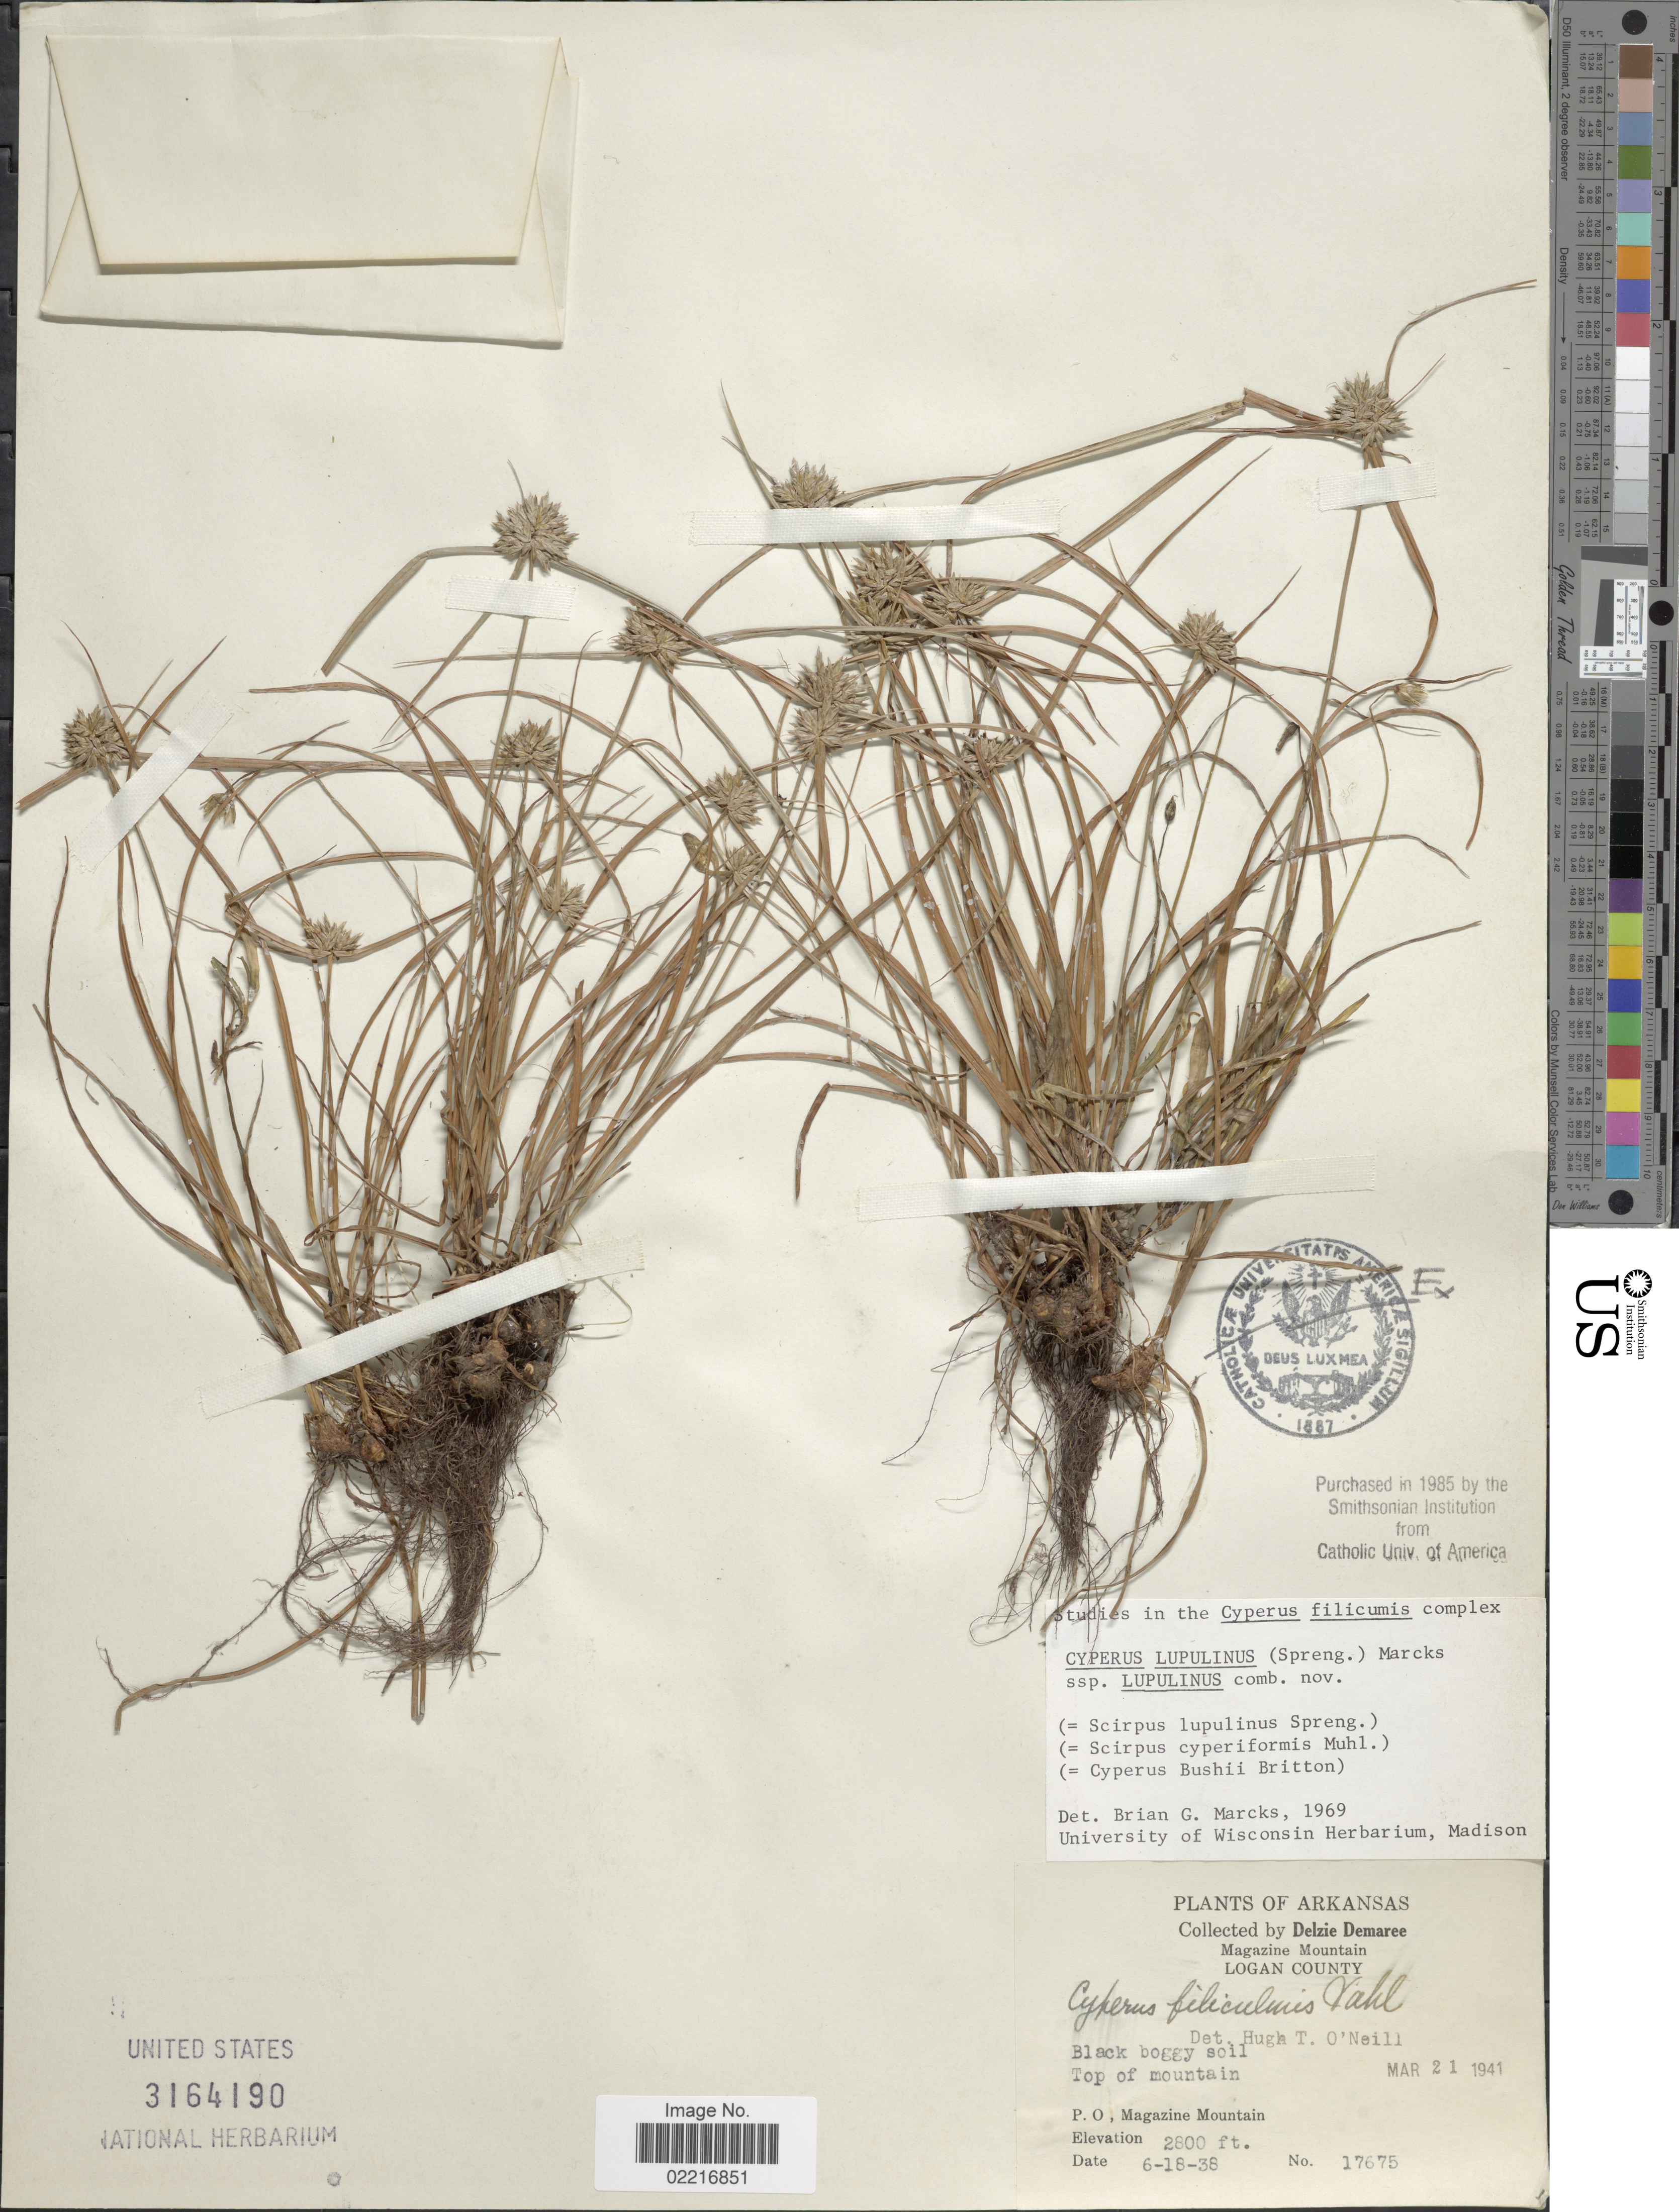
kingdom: Plantae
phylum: Tracheophyta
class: Liliopsida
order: Poales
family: Cyperaceae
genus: Cyperus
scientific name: Cyperus lupulinus subsp. lupulinus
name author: (Spreng.) Marcks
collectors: D. Demaree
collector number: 17675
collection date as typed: Transcribed d/m/y: 18/6/38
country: United States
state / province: Arkansas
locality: P.O. , Magazine Mountain, Logan County, Top of Mountain, Magazine Mountain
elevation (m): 853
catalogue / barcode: US 3164190